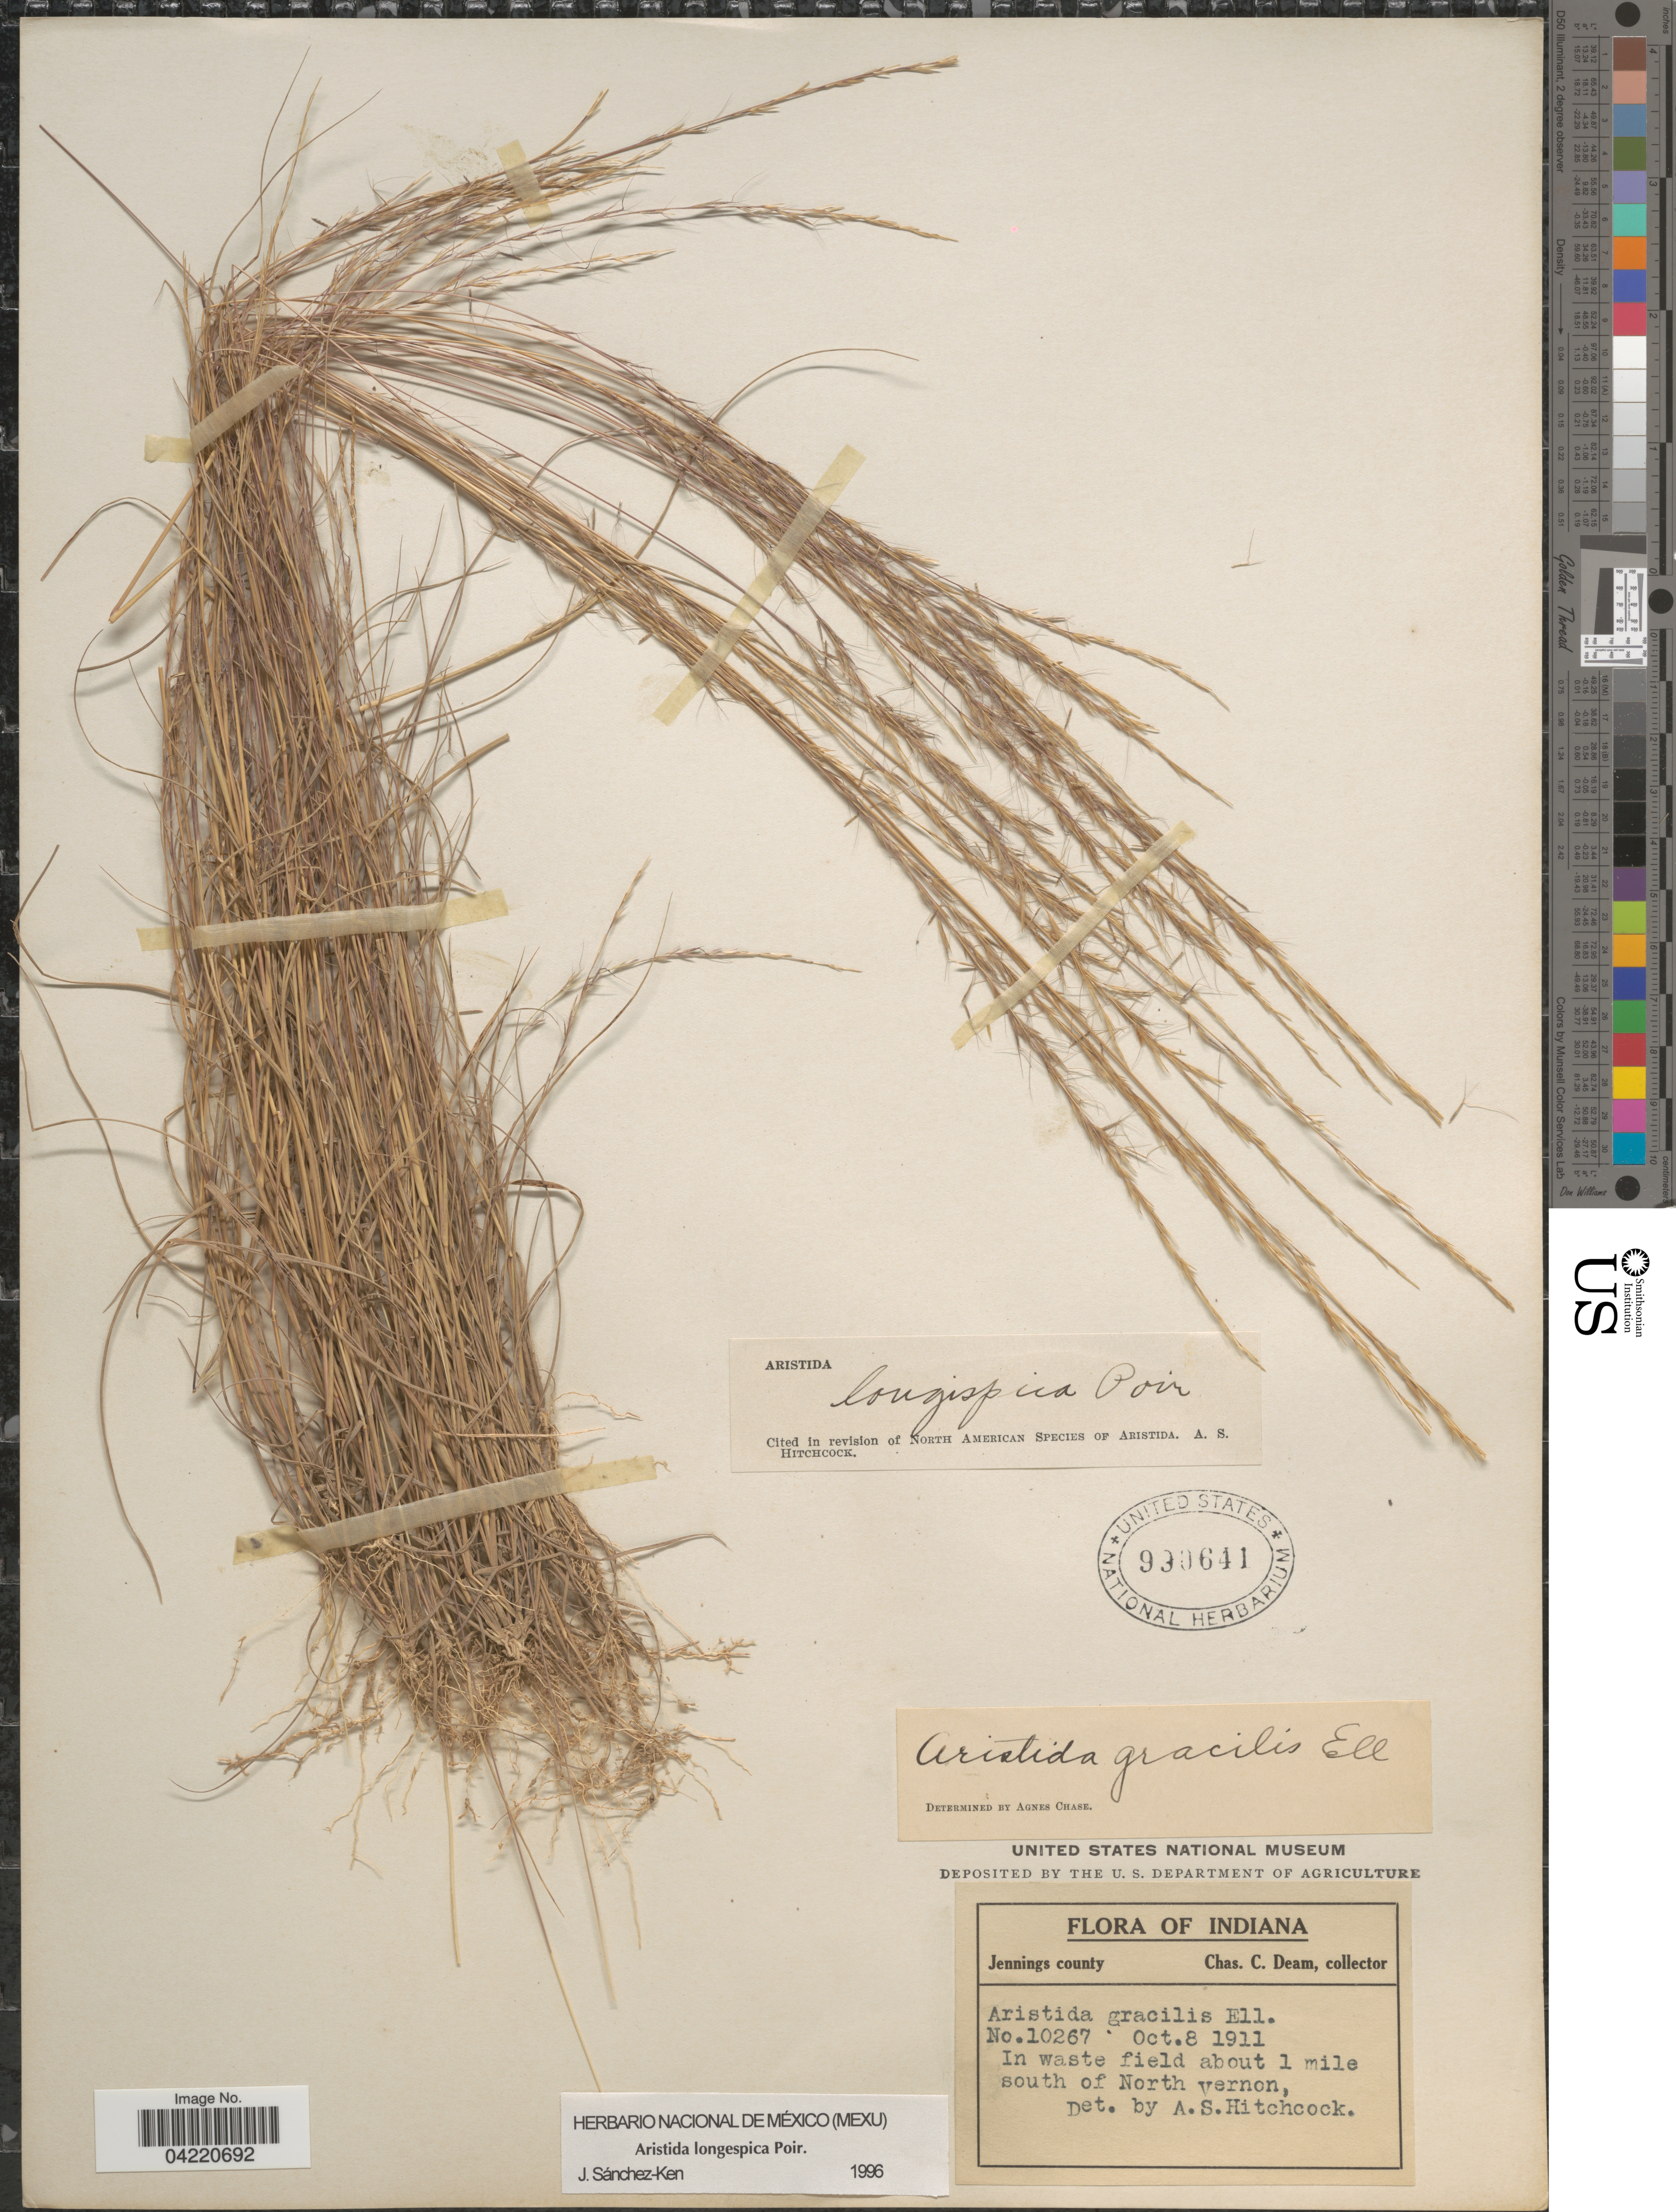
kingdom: Plantae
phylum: Tracheophyta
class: Liliopsida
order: Poales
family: Poaceae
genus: Aristida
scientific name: Aristida longespica var. longespica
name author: Poir.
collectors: C. C. Deam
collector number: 10267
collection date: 1911-10-08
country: United States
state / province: Indiana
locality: Jennings county. In watse field about 1 mile south of North Vernon.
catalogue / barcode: US 990641